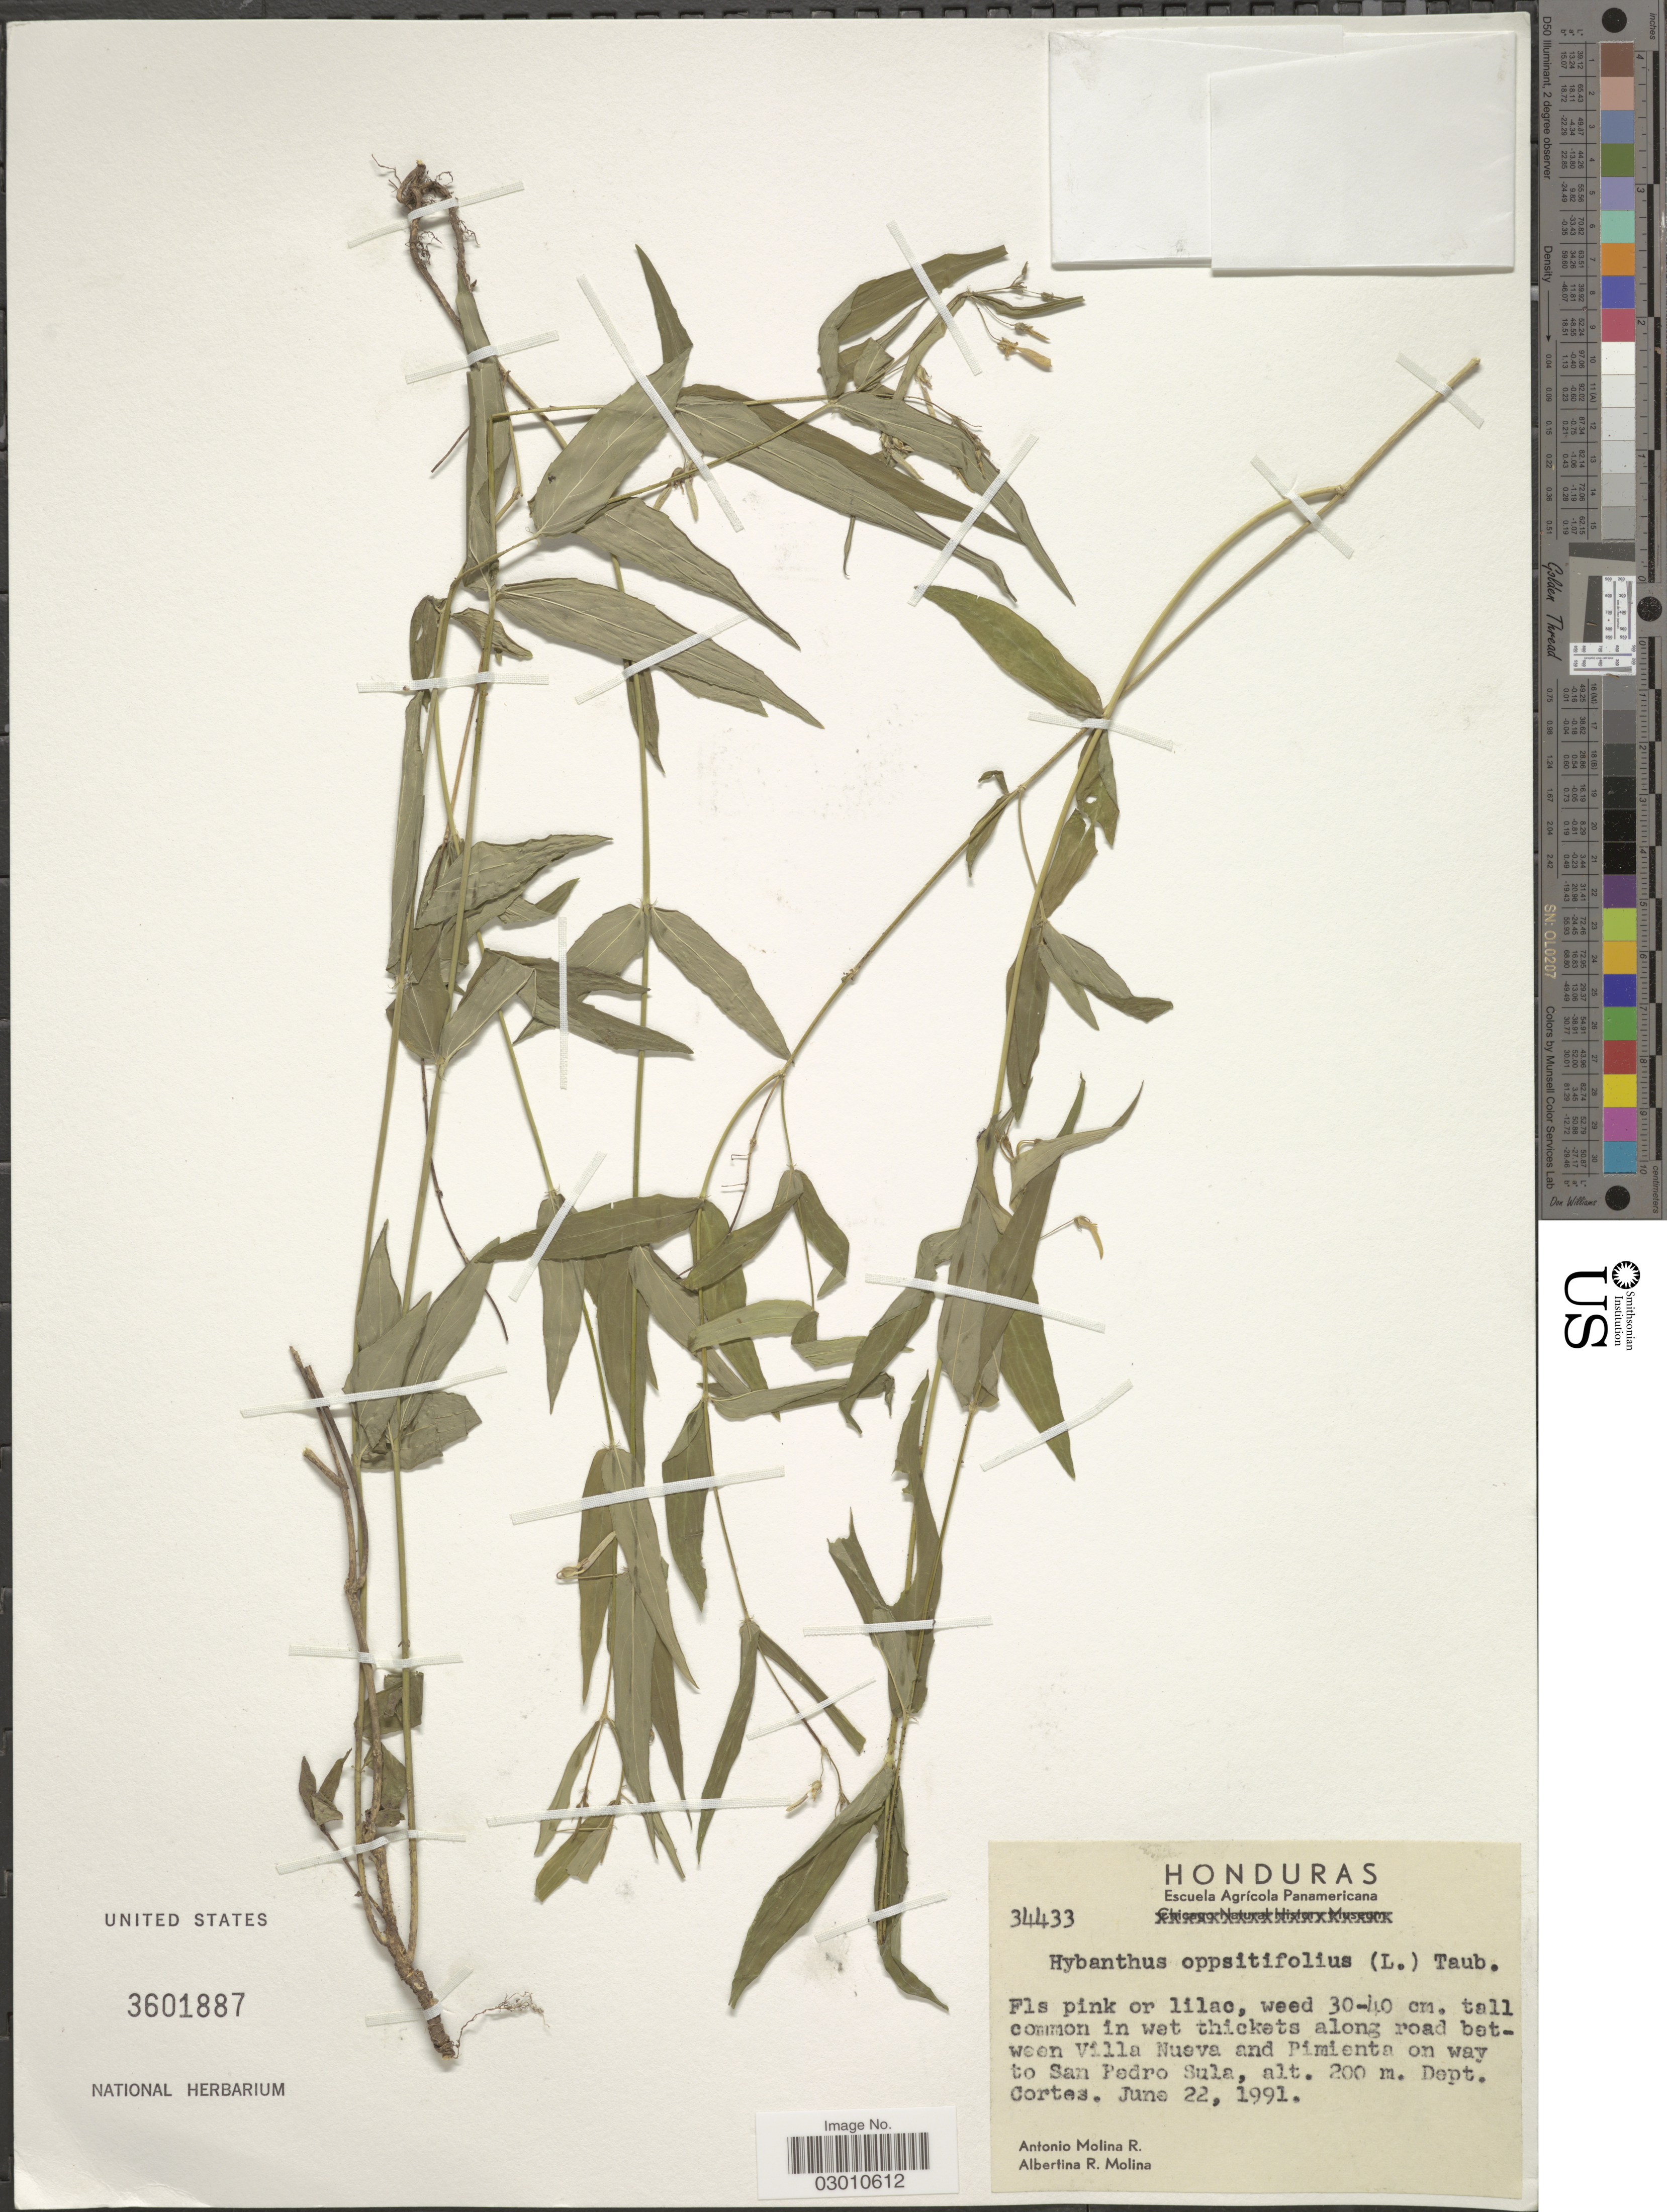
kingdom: Plantae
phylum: Tracheophyta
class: Magnoliopsida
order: Malpighiales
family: Violaceae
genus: Pombalia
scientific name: Pombalia oppositifolia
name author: (L.) Paula-Souza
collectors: A. Molina R. & A. R. Molina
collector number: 34433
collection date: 1991-06-22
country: Honduras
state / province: Cortés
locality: Along road between Villa Nueva and Pimienta on way to San Pedro Sula. Dept. Cortes.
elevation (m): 200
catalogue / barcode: US 3601887